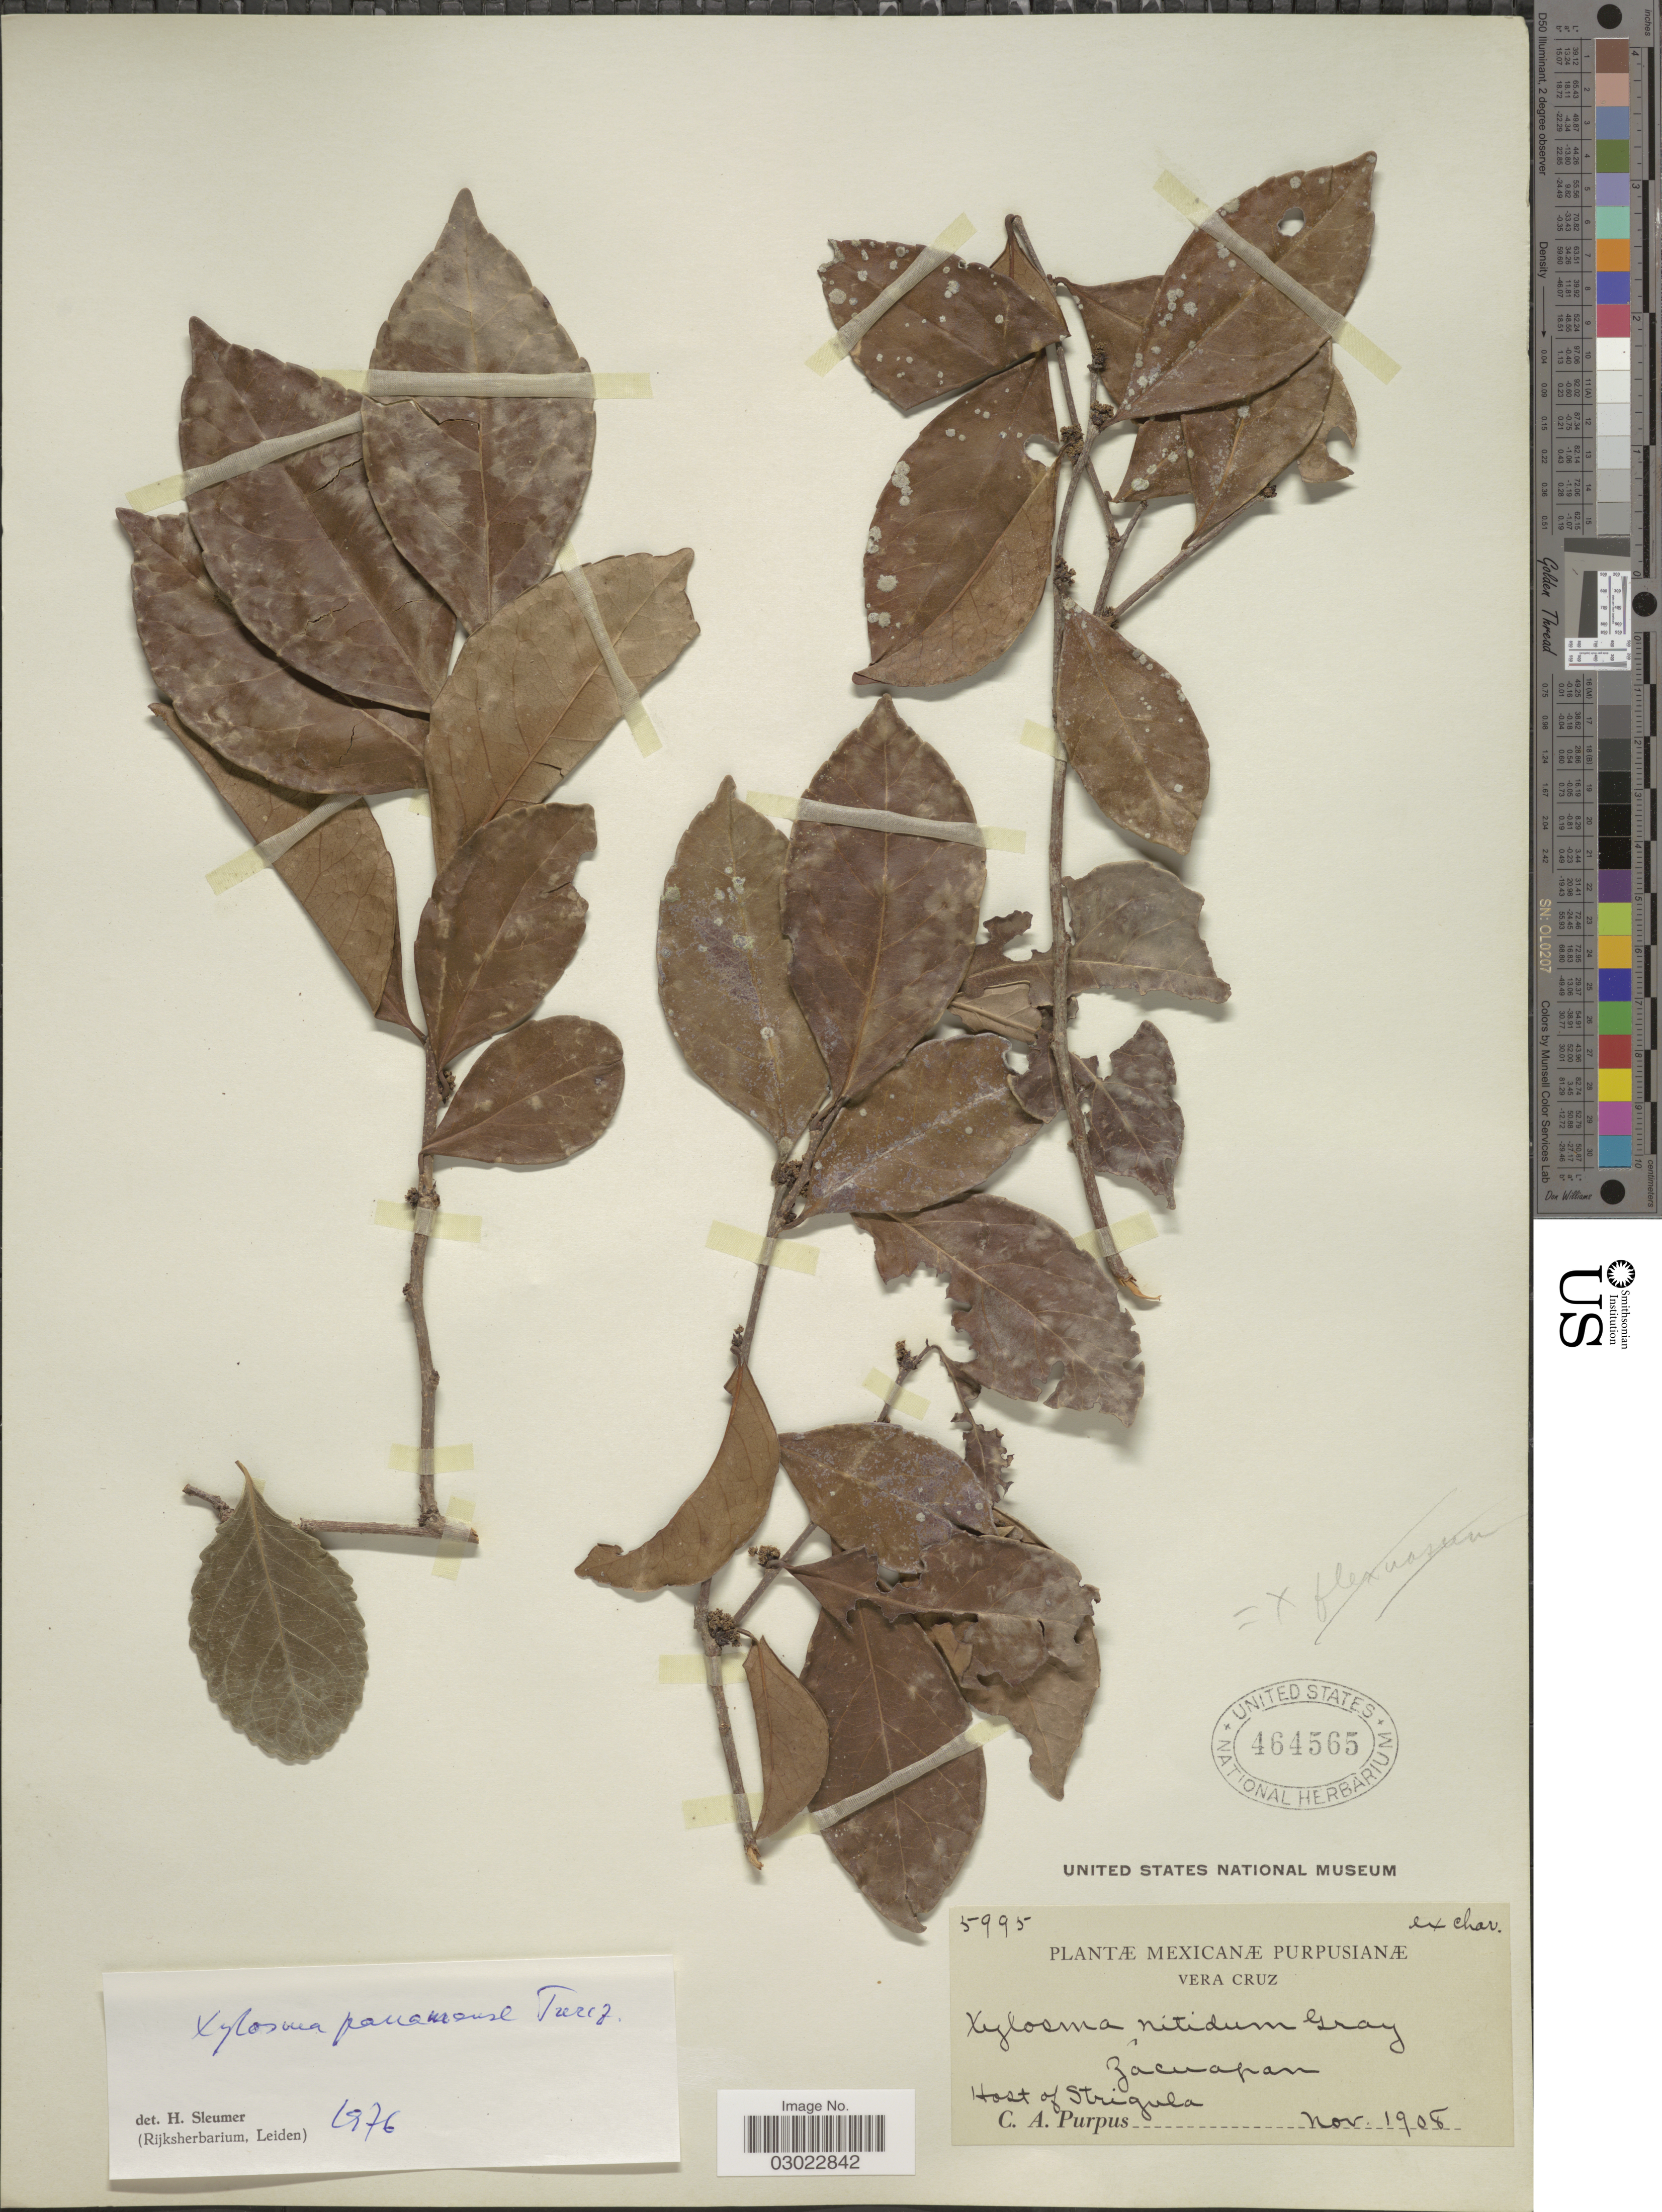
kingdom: Plantae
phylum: Tracheophyta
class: Magnoliopsida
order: Malpighiales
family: Salicaceae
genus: Xylosma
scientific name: Xylosma panamensis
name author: Turcz.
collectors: C. A. Purpus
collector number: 5995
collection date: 1908-11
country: Mexico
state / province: Veracruz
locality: Vera Cruz. Zacuapan.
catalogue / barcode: US 464565